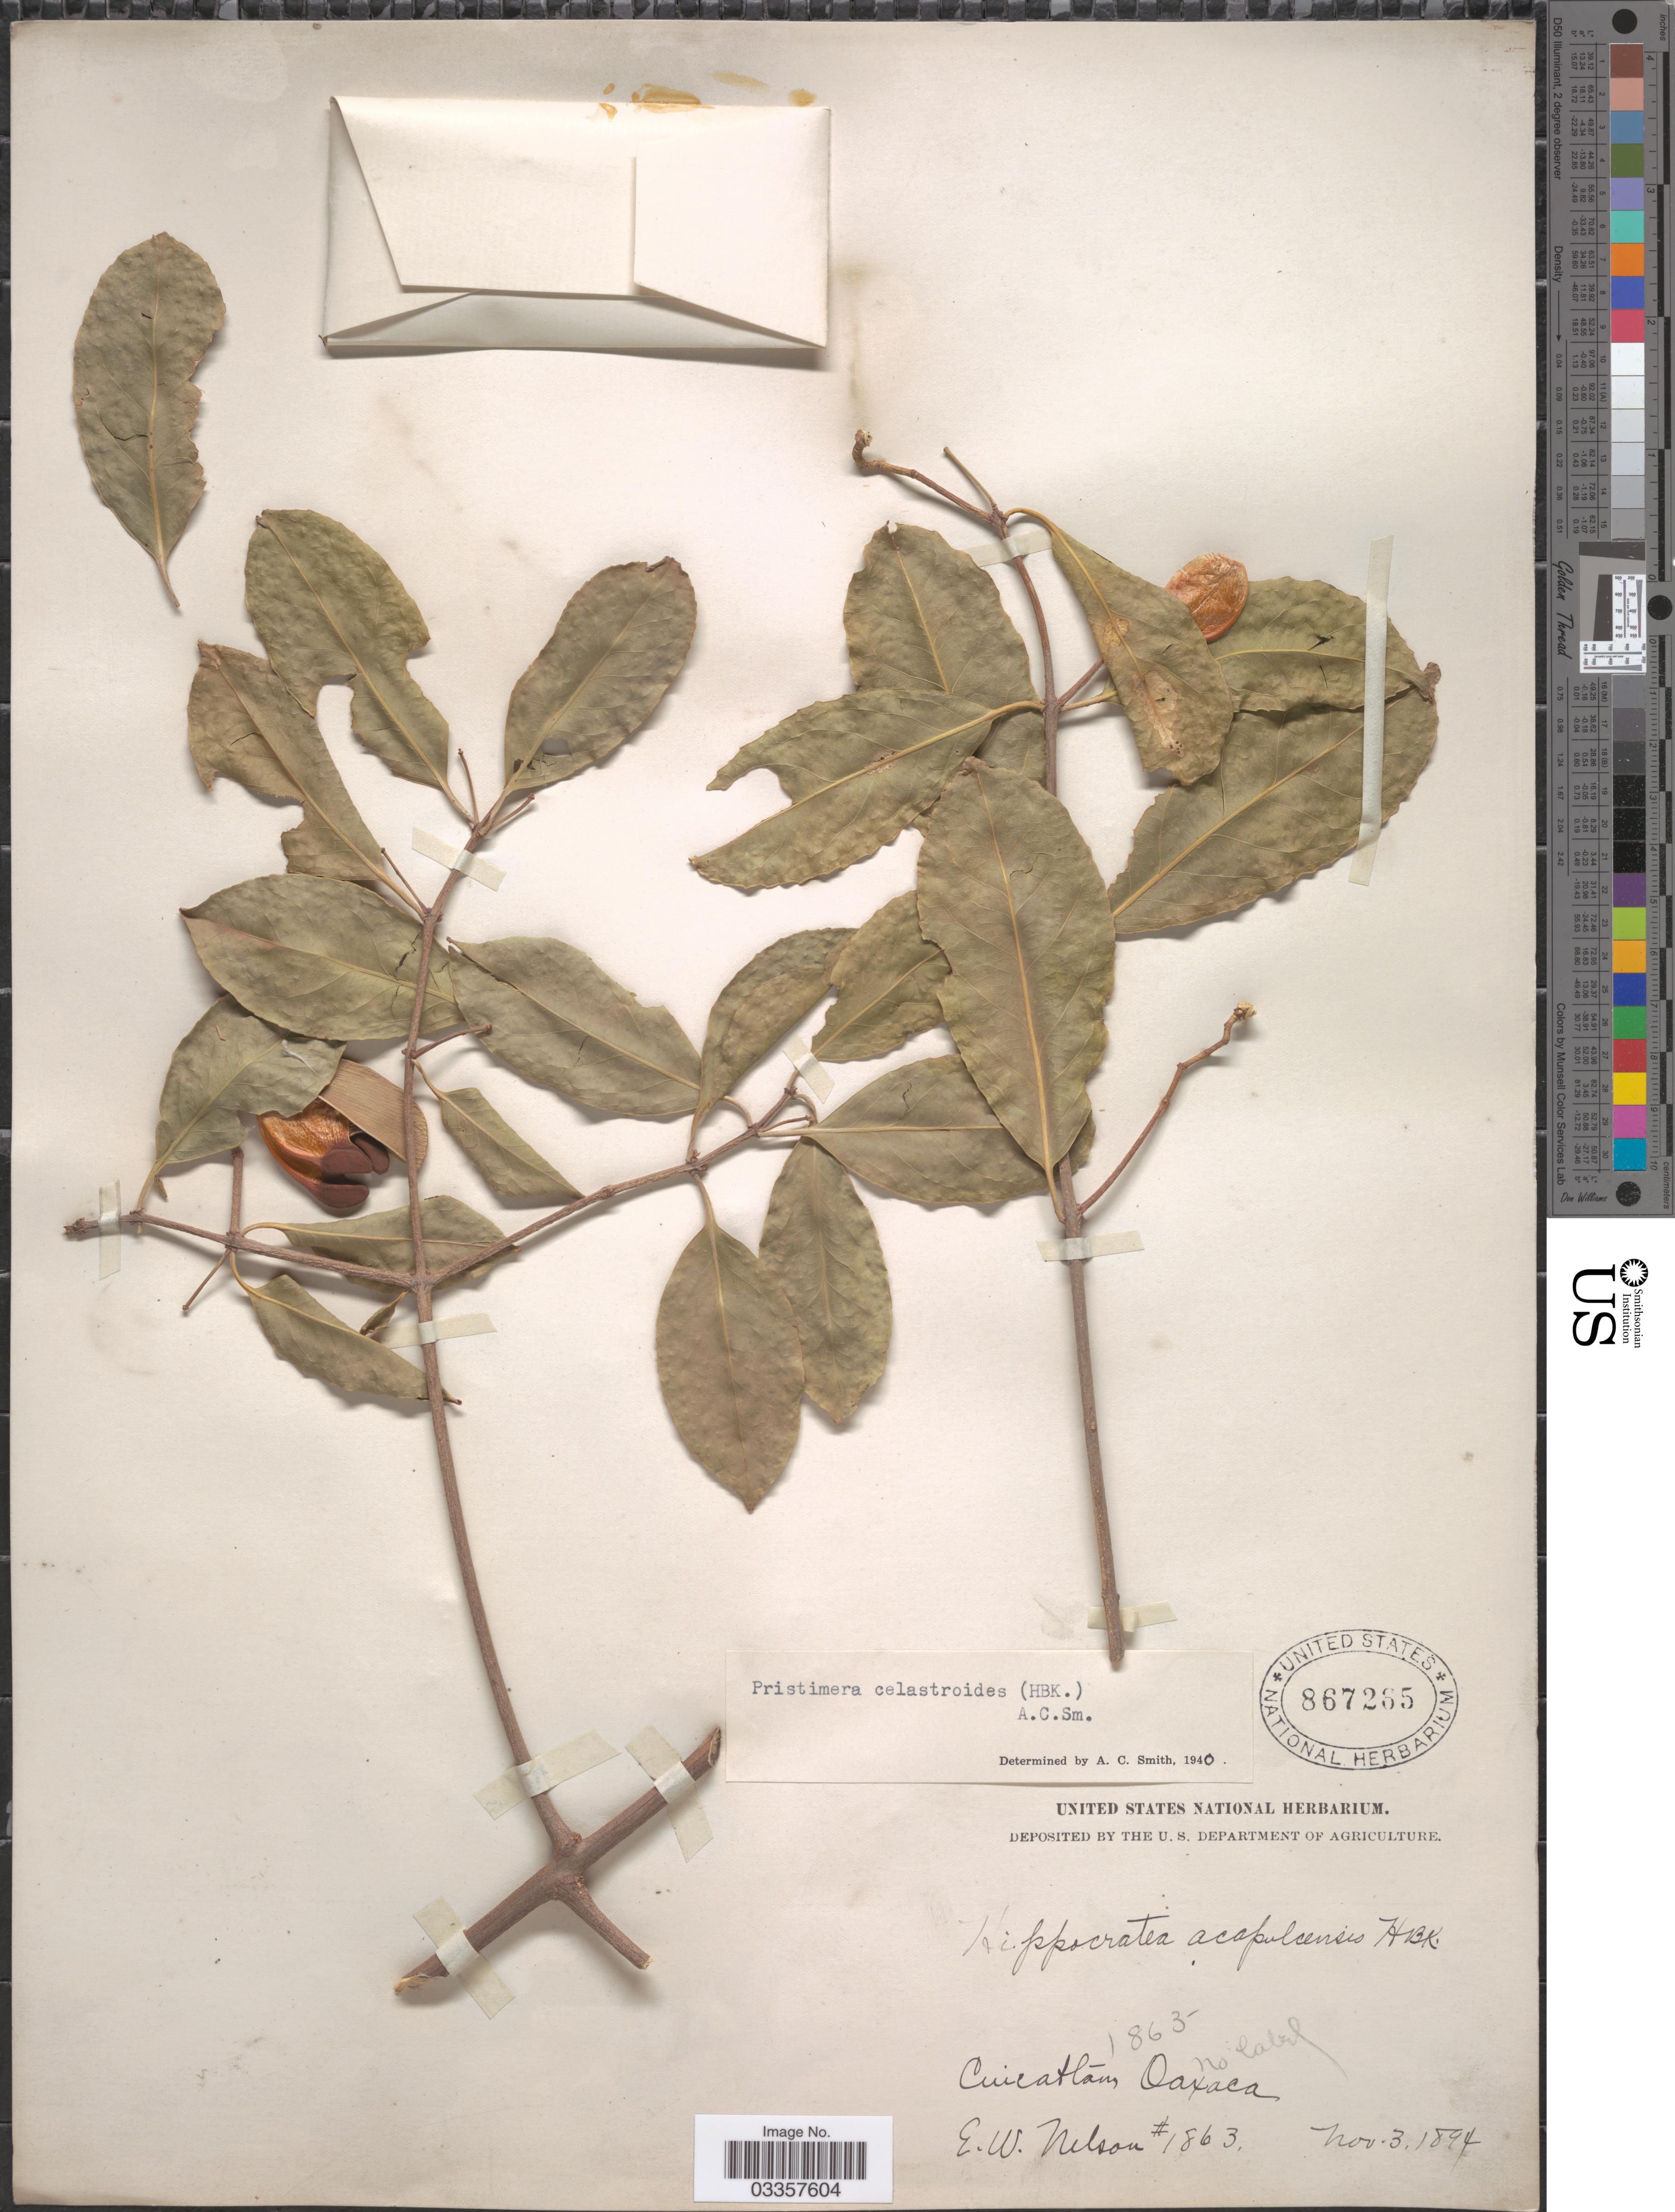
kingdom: Plantae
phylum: Tracheophyta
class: Magnoliopsida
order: Celastrales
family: Celastraceae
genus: Pristimera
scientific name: Pristimera celastroides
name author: (Kunth) A.C. Sm.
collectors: E. W. Nelson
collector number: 1863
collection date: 1894-11-03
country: Mexico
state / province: Oaxaca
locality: Cuicatlán.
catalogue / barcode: US 867265